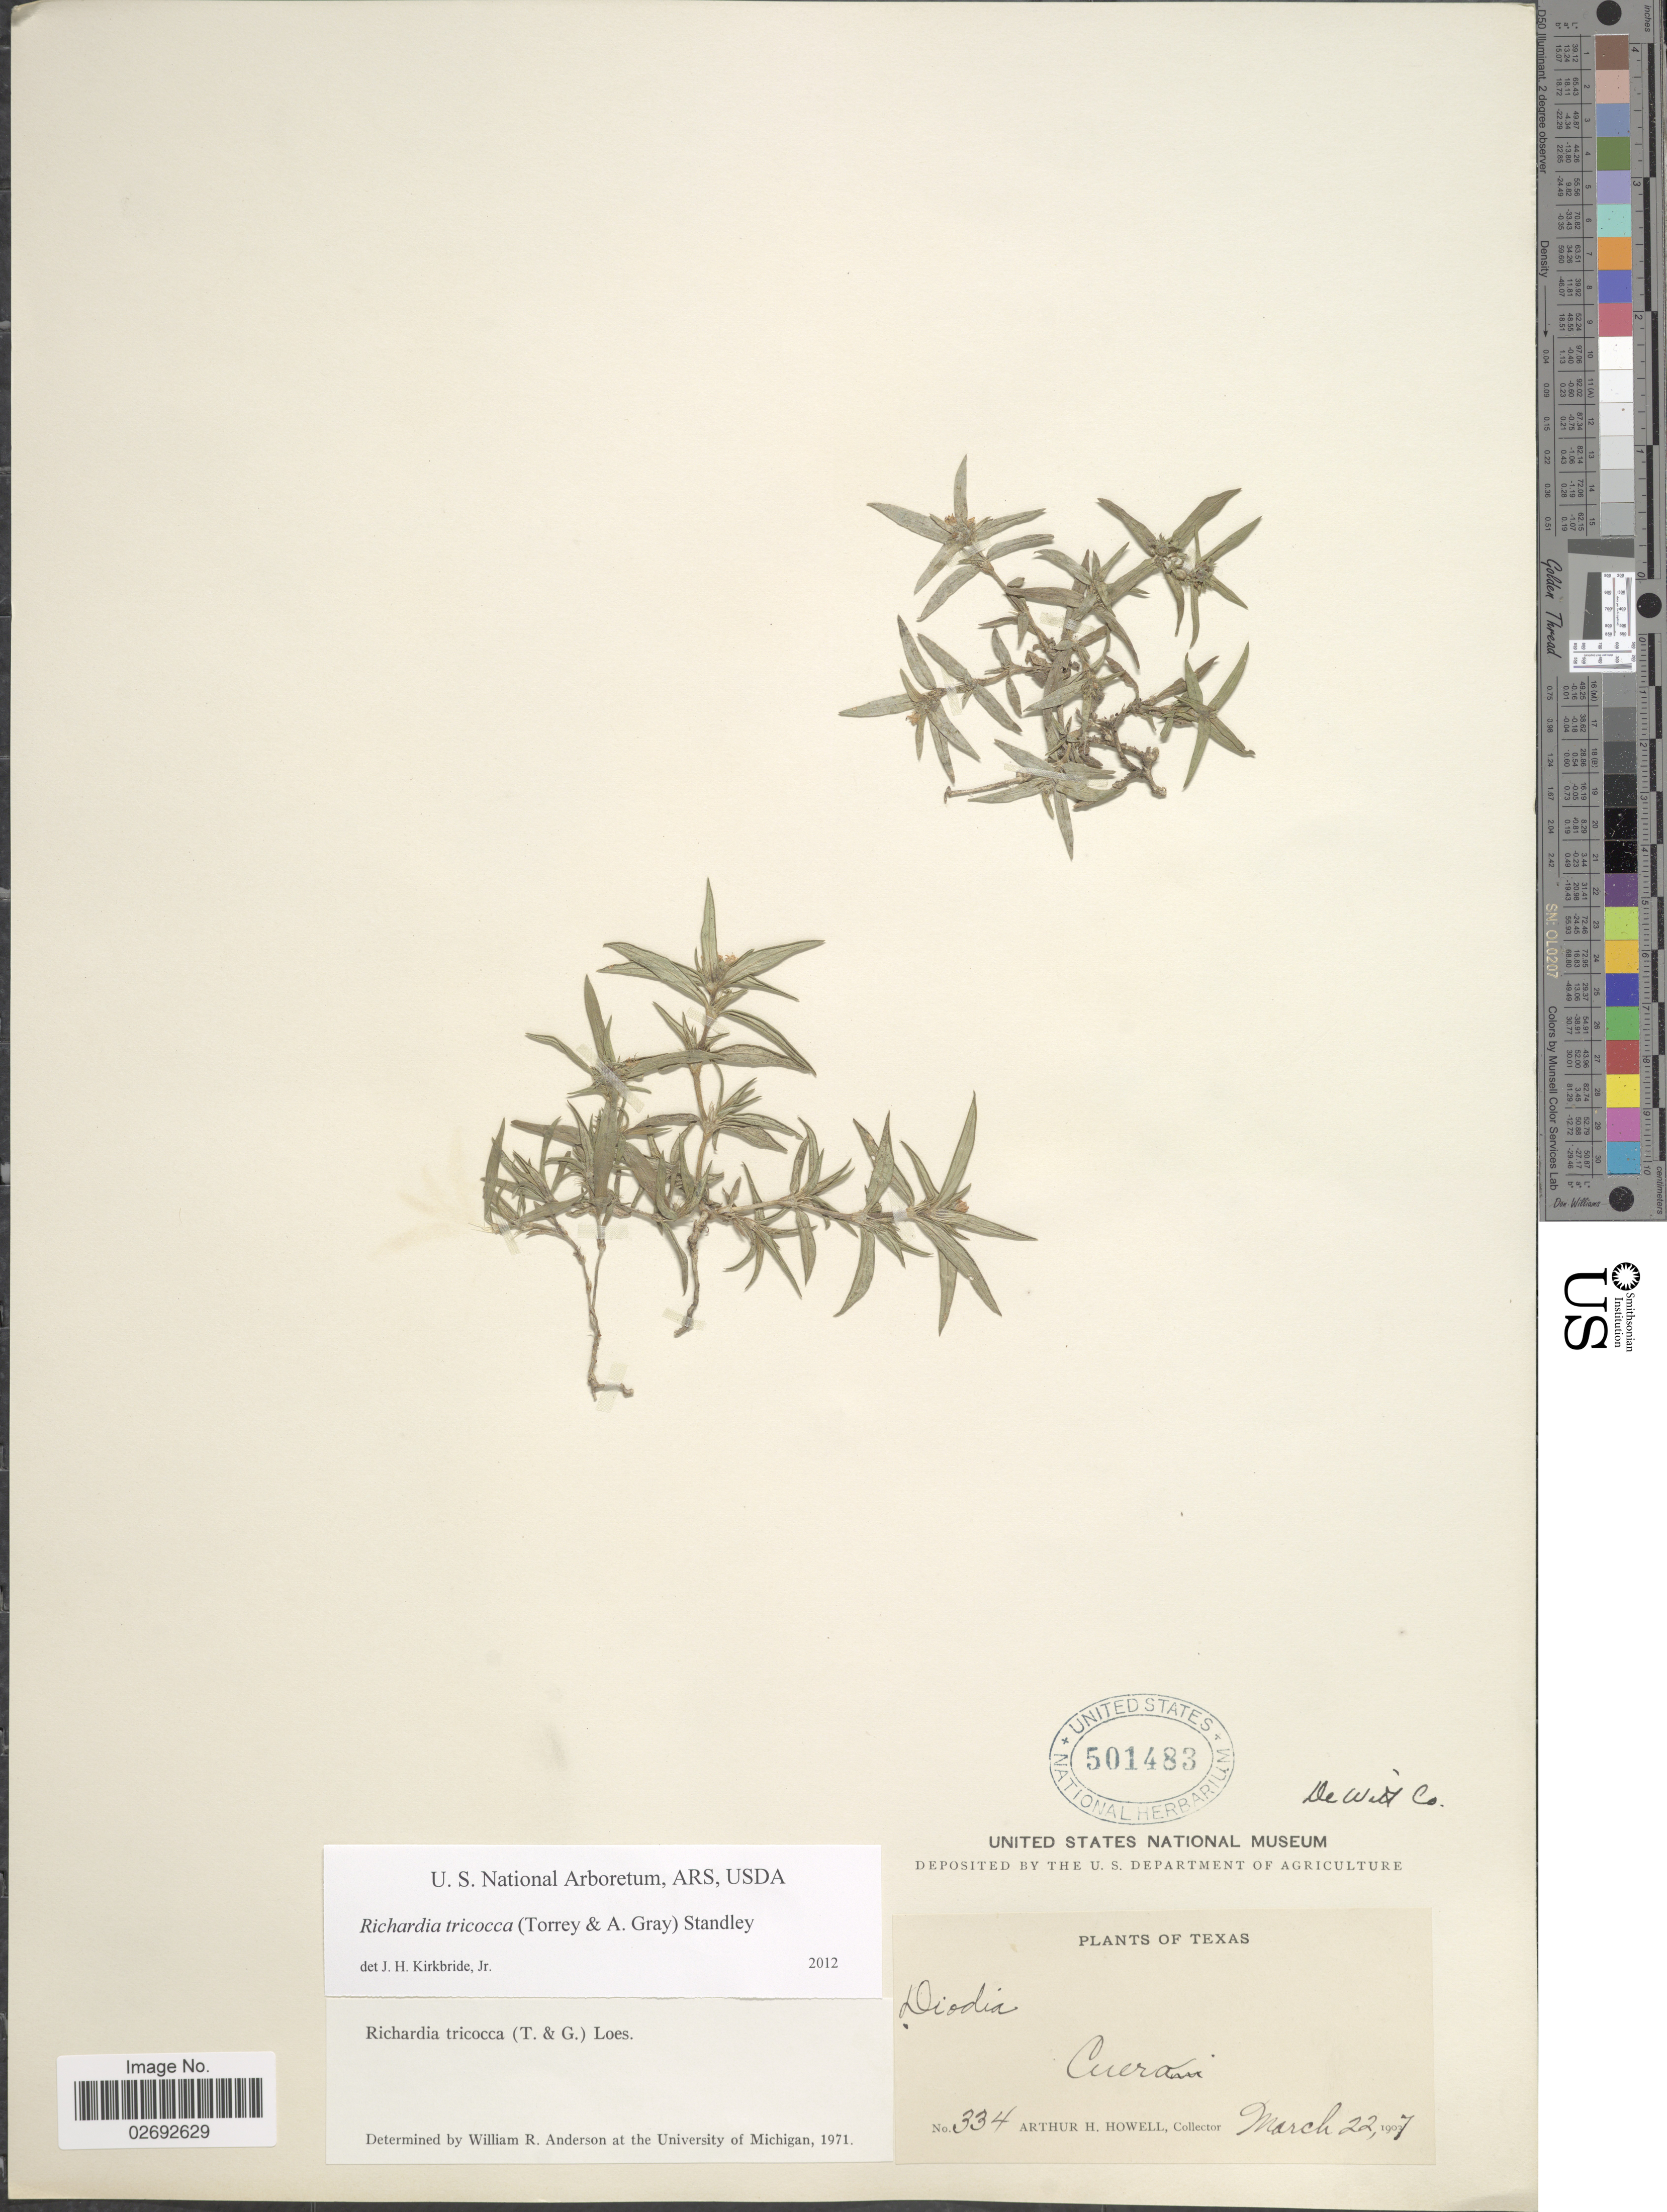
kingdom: Plantae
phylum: Tracheophyta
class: Magnoliopsida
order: Gentianales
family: Rubiaceae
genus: Richardia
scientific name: Richardia tricocca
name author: (Torr.) Standl.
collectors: A. H. Howell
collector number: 334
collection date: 1907-03-22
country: United States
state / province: Texas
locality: Cuero, Dewitt Co.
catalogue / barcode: US 501483